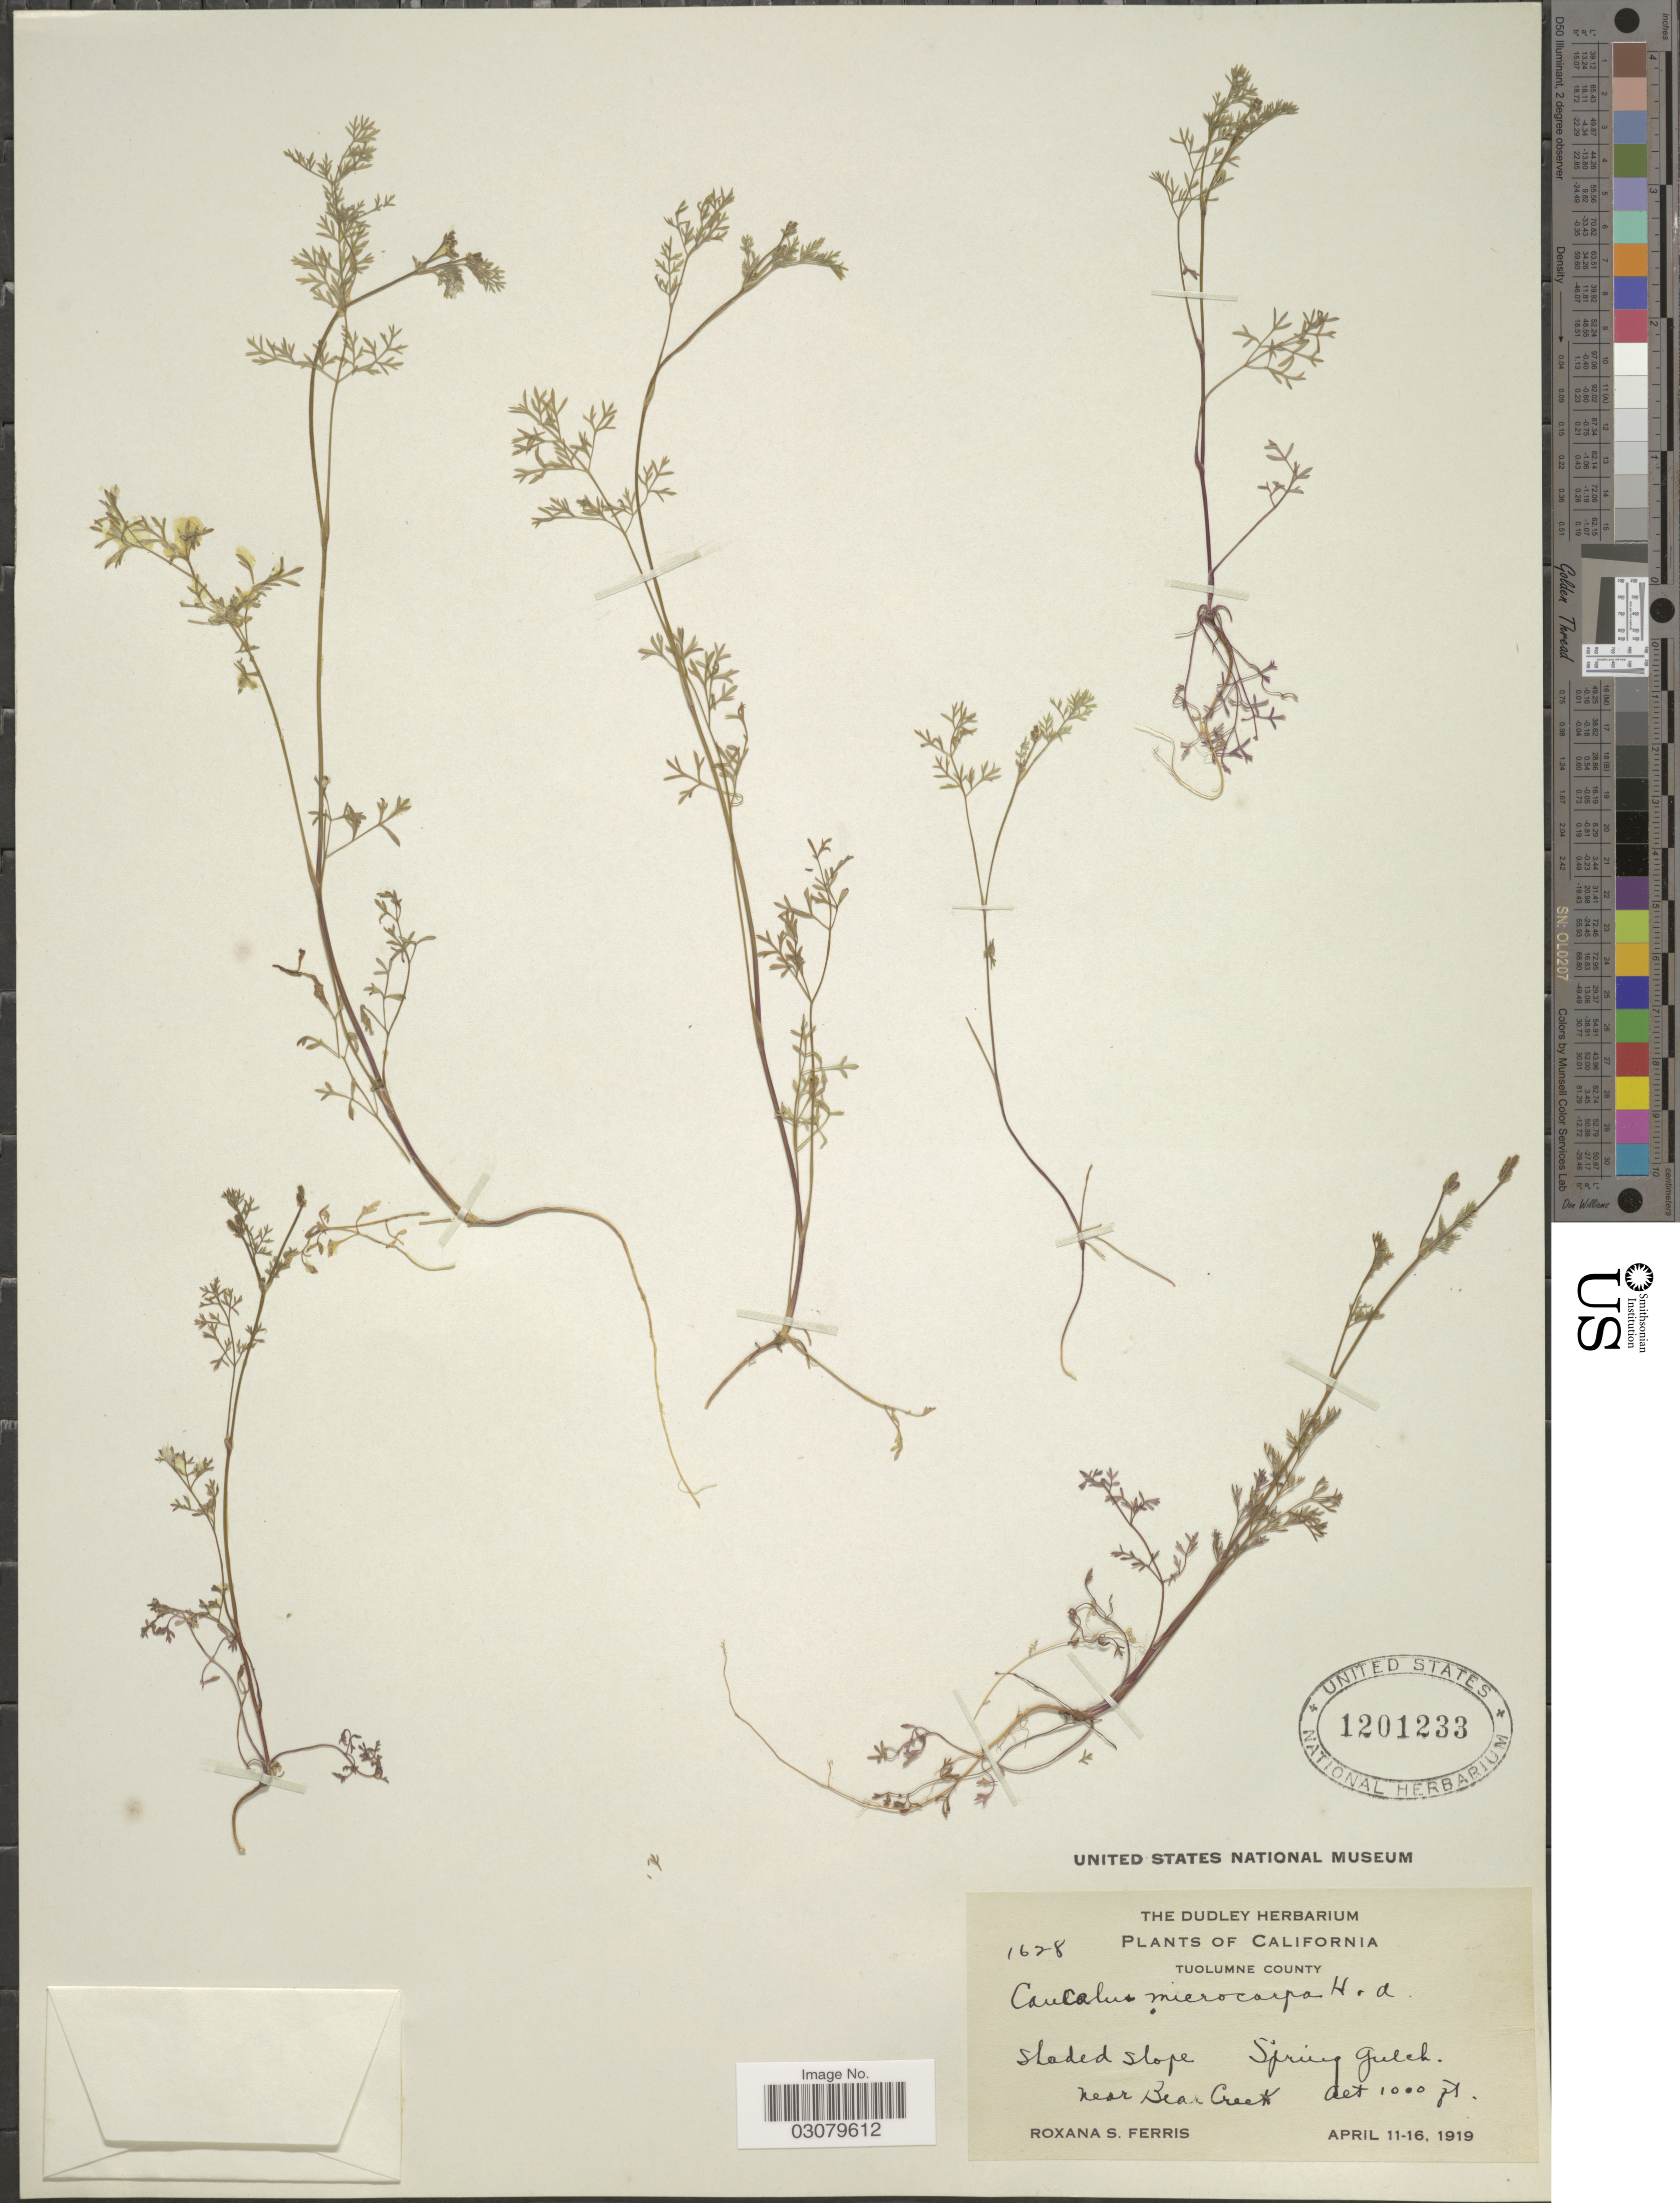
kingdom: Plantae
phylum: Tracheophyta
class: Magnoliopsida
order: Apiales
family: Apiaceae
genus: Caucalis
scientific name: Caucalis microcarpa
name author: Hook. & Arn.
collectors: R. S. Ferris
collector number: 1628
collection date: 1919-04-11/1919-04-16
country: United States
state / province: California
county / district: Tuolumne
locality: Tuolumne County. Spring Gulch. near Bear Creek.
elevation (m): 305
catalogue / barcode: US 1201233